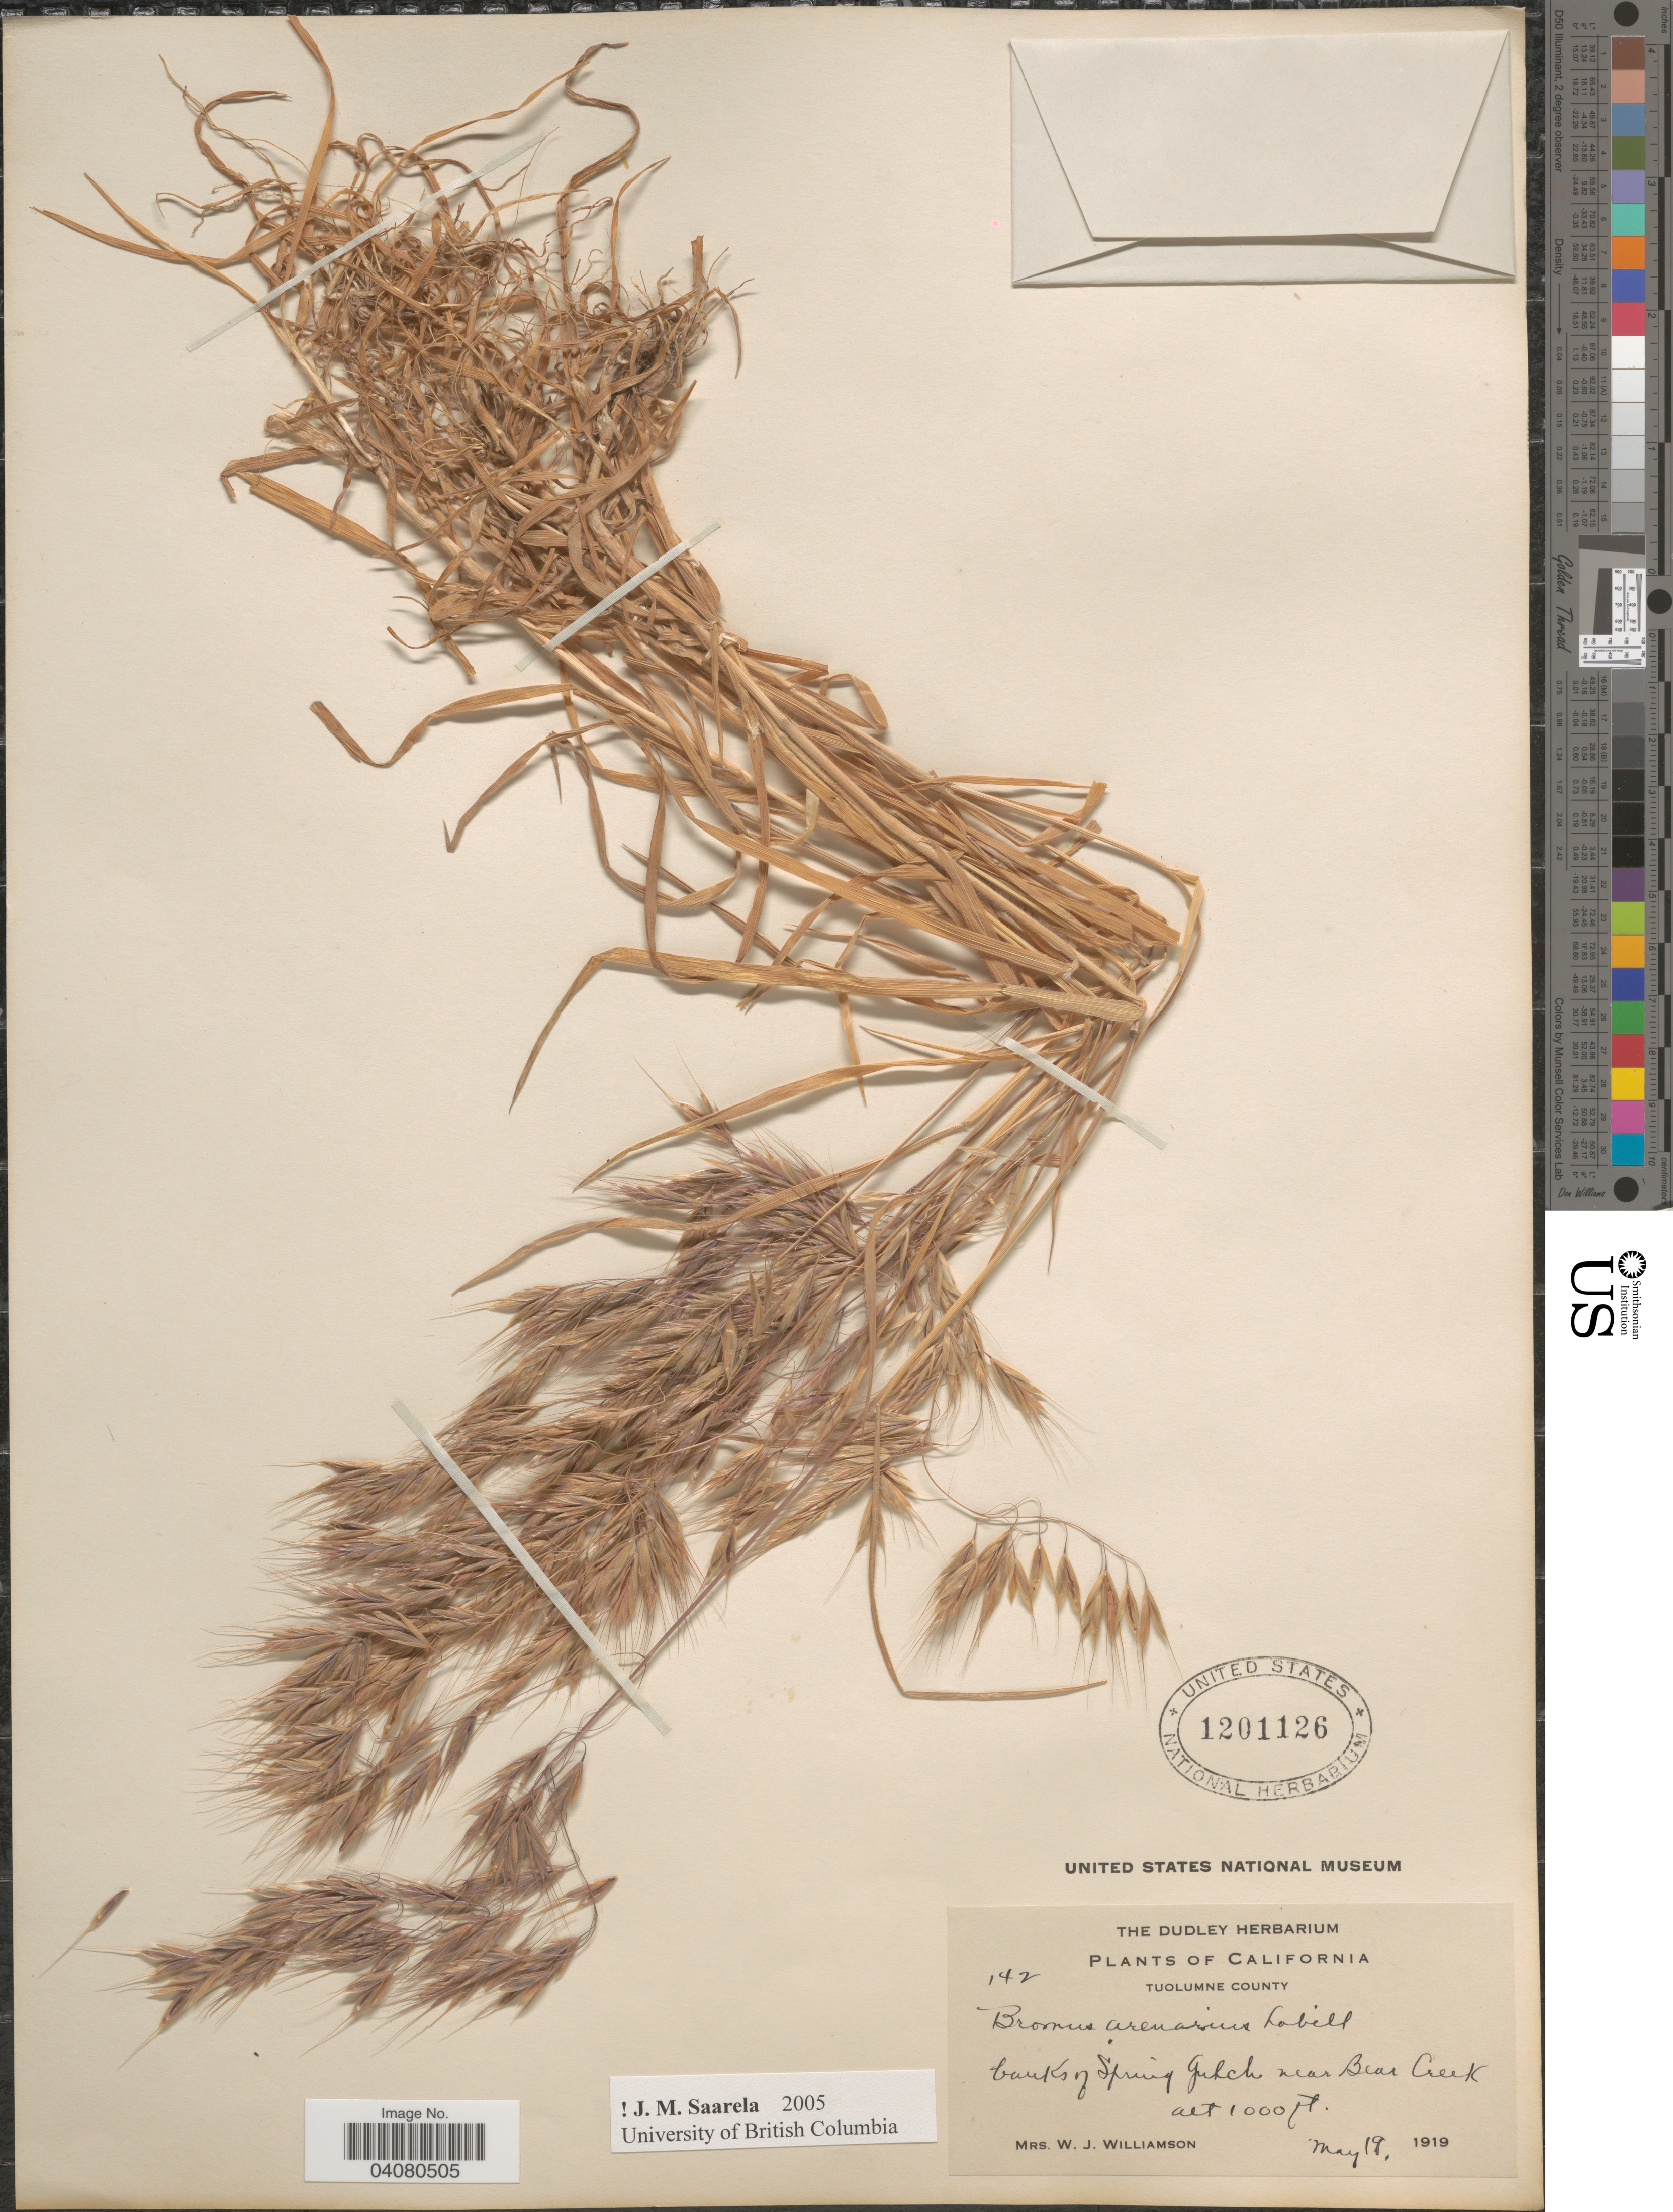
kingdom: Plantae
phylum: Tracheophyta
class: Liliopsida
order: Poales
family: Poaceae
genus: Bromus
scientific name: Bromus arizonicus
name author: (Shear) Stebbins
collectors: W. Williamson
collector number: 142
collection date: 1919-05-19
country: United States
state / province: California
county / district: Tuolumne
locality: Tuolumne County. Banks of Spring Gulch near Bear Creek.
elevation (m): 305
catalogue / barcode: US 1201126